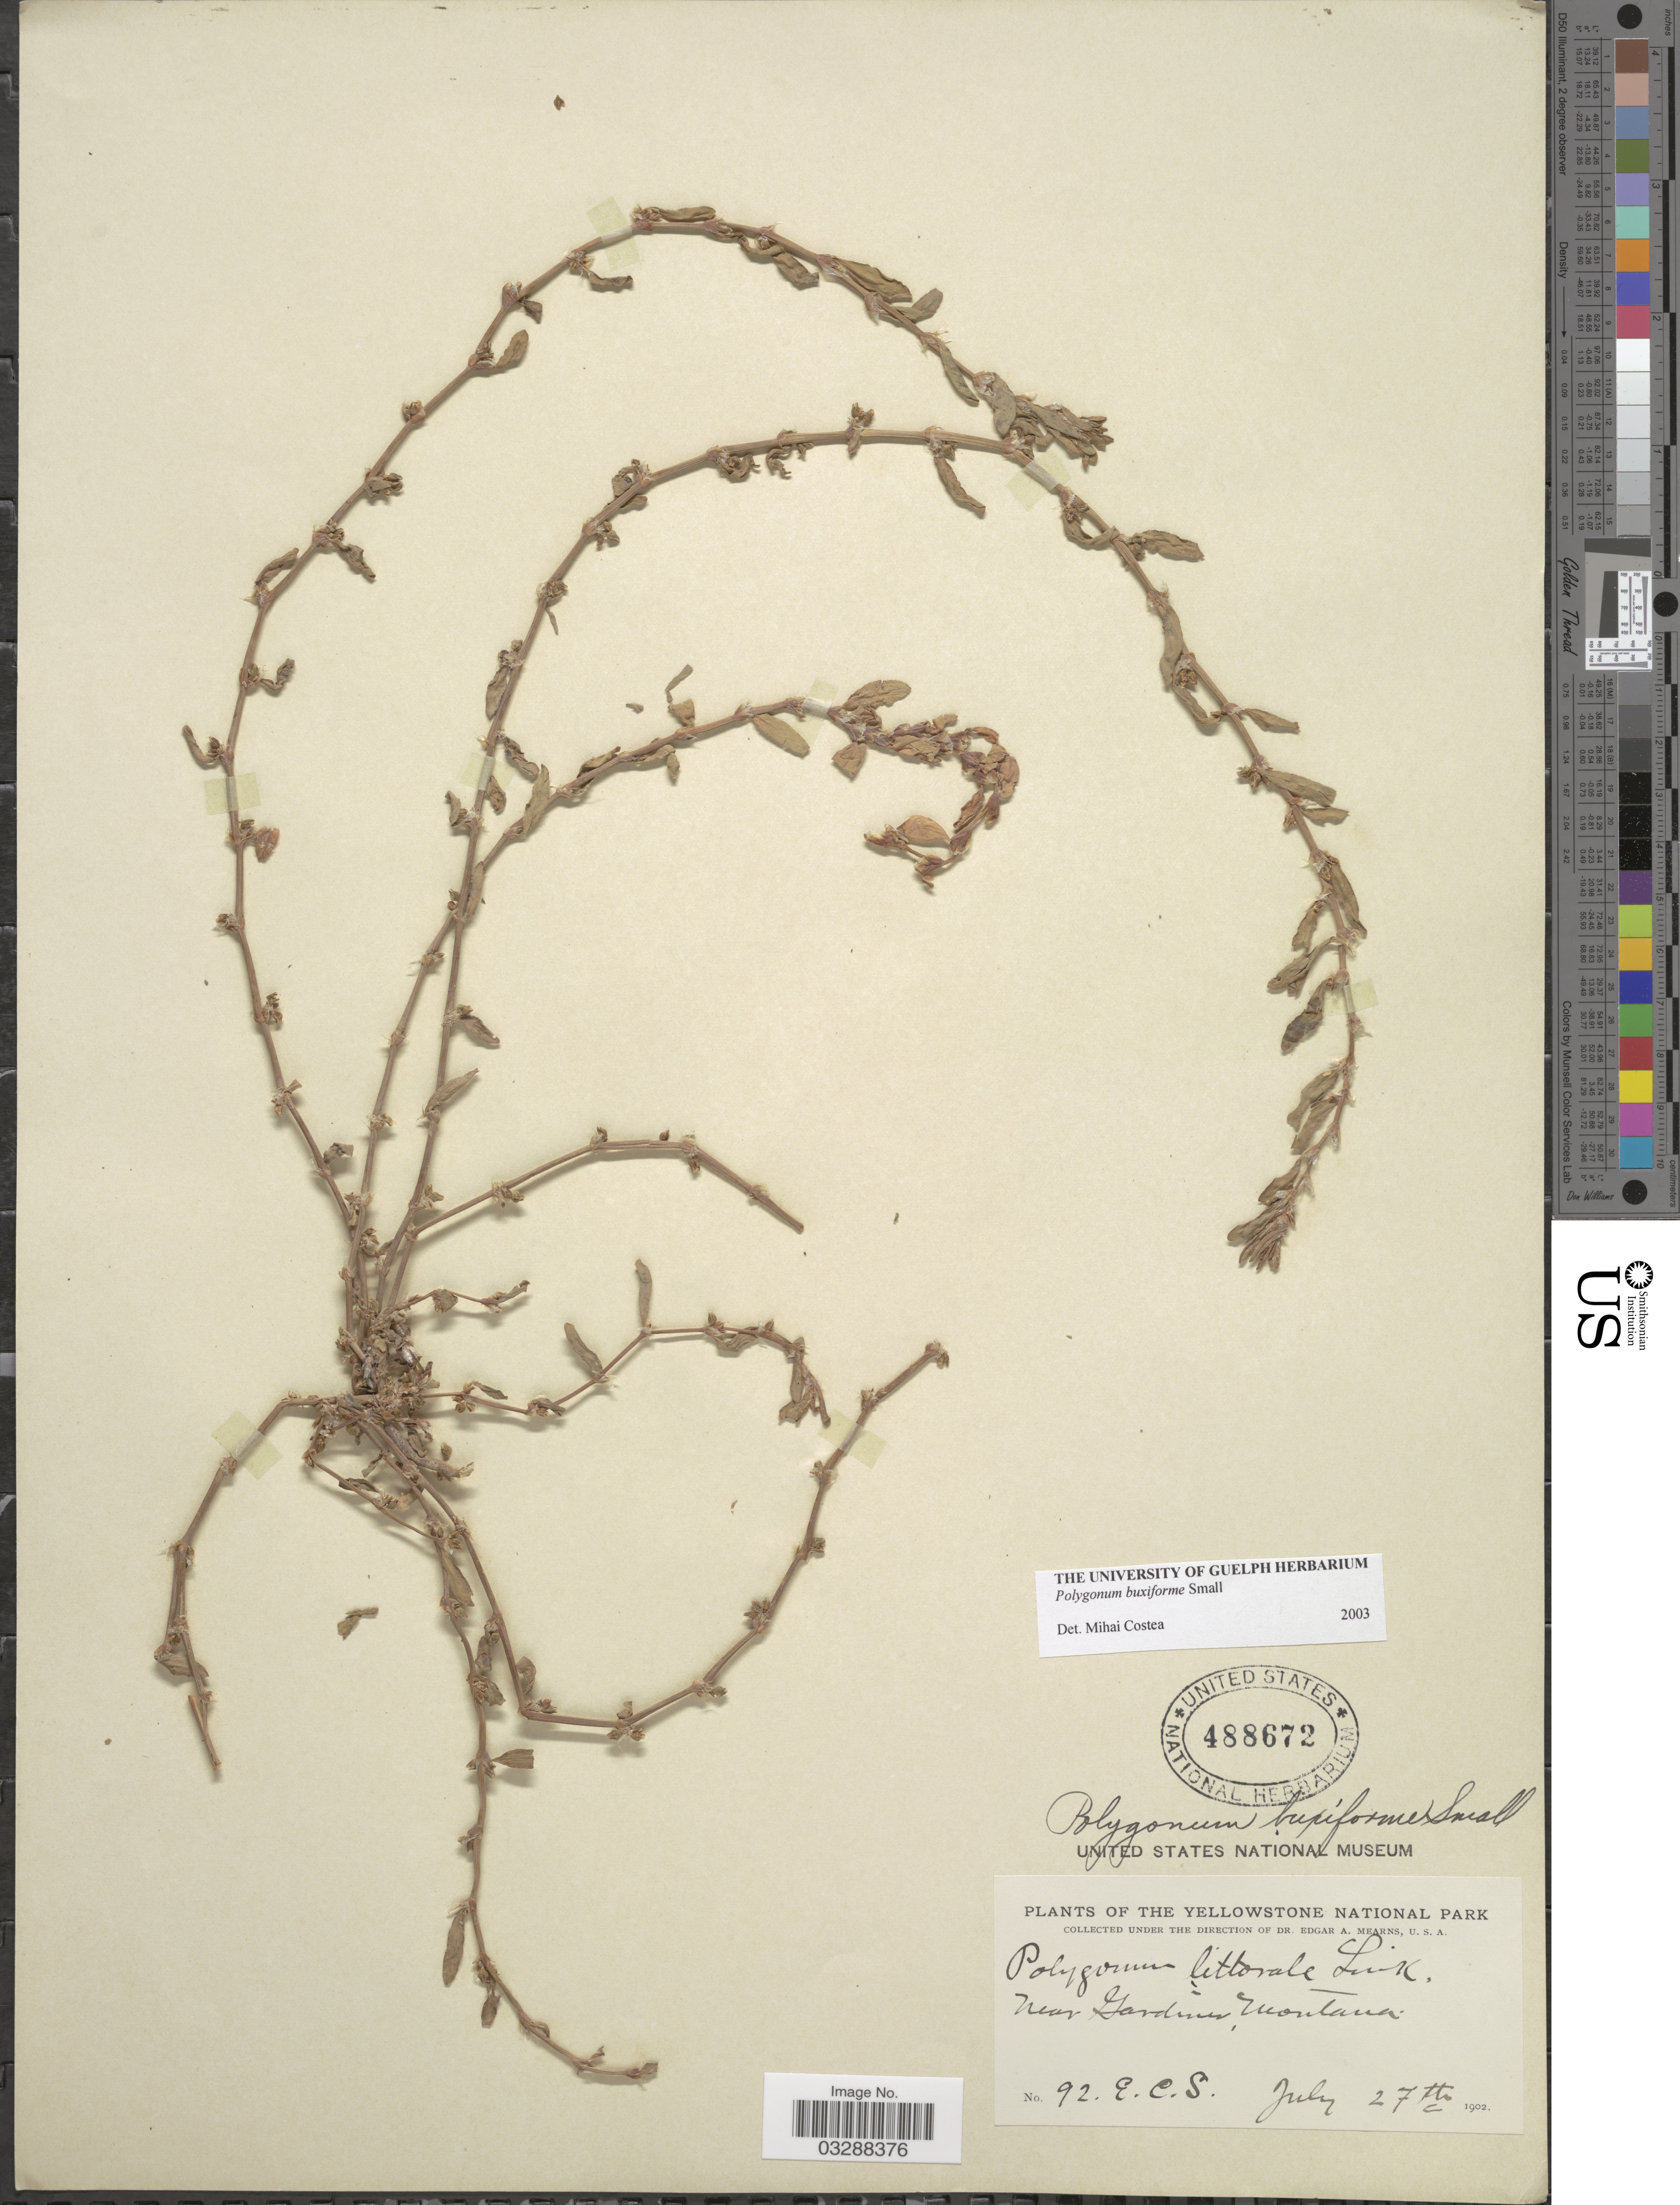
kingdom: Plantae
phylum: Tracheophyta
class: Magnoliopsida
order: Caryophyllales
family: Polygonaceae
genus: Polygonum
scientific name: Polygonum buxiforme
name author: Small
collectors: E. C. Smith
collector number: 92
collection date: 1902-07-27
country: United States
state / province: Montana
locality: The Yellowstone National Park, Near Gardiner.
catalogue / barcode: US 488672